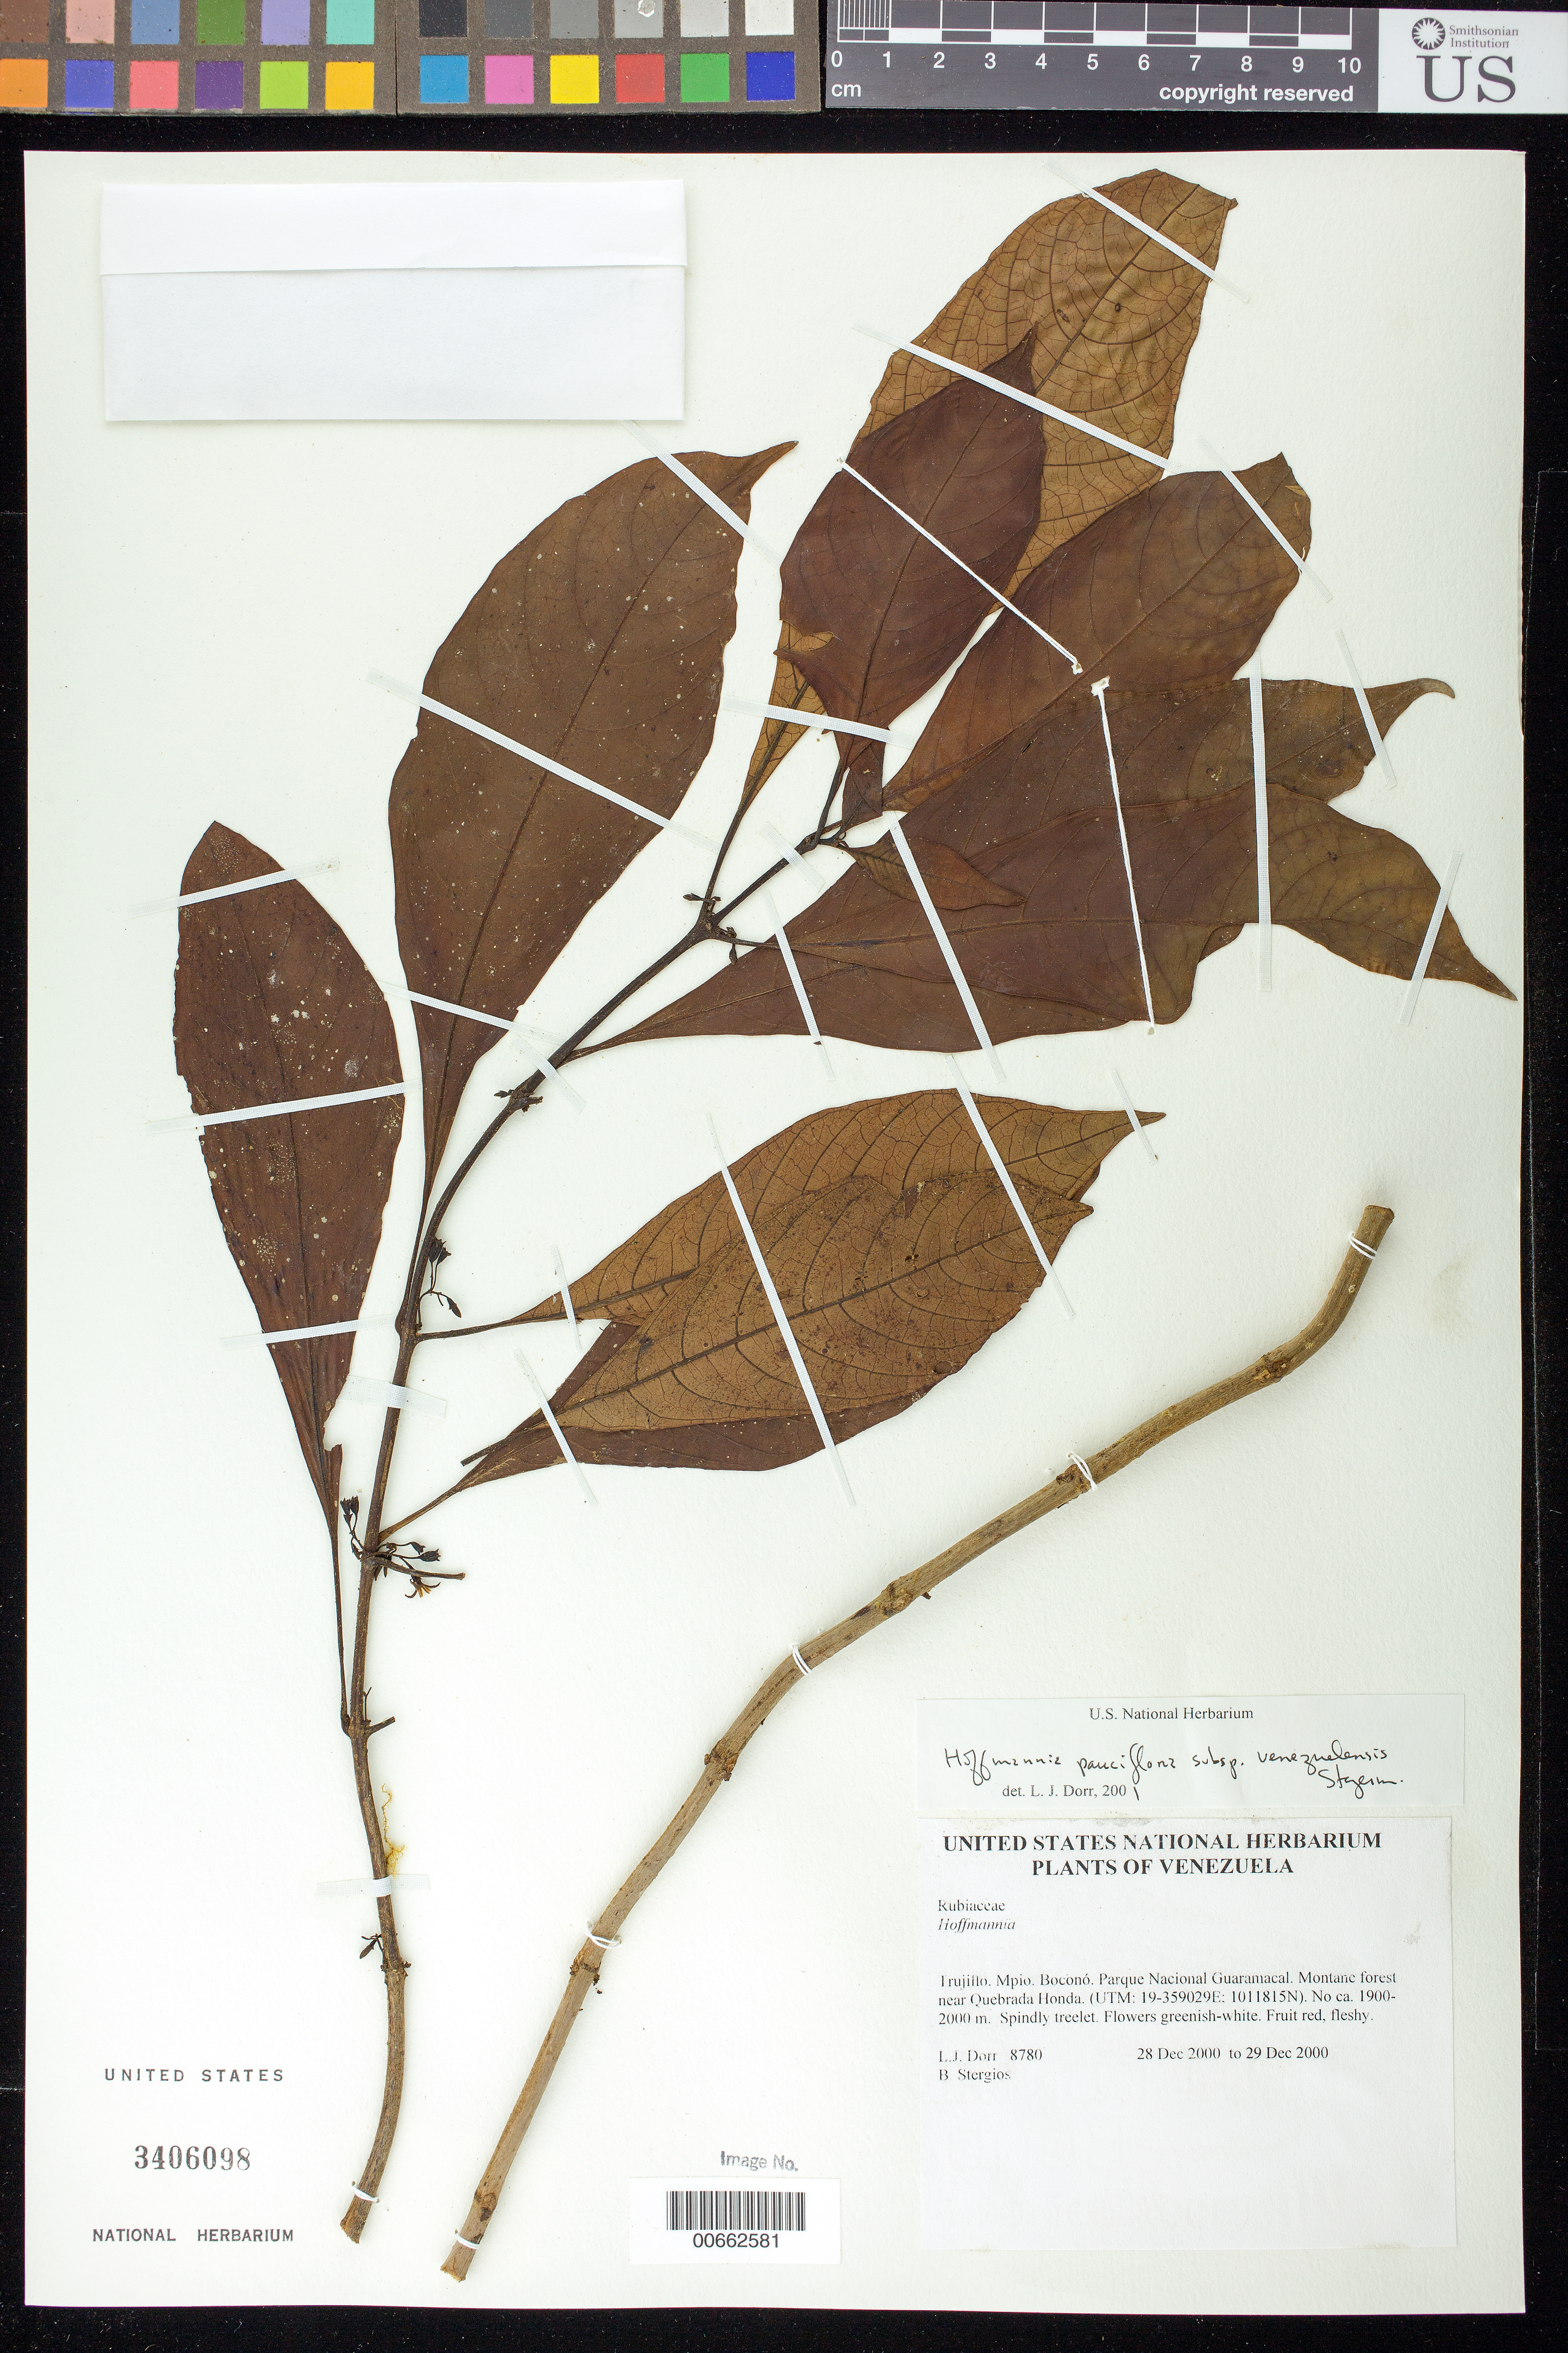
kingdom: Plantae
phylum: Tracheophyta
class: Magnoliopsida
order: Gentianales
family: Rubiaceae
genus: Hoffmannia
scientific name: Hoffmannia pauciflora subsp. venezuelensis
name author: Standl.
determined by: Dorr, L. J., (BOT), Smithsonian Institution - National Museum of Natural History (UNITED STATES)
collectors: L. J. Dorr & B. G. Stergios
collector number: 8780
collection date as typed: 28 Dec 2000 to 29 Dec 2000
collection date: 2000-12-28/2000-12-29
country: Venezuela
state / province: Trujillo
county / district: Boconó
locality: Parque Nacional Guaramacal near Quebrada Honda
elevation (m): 1900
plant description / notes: MO, PORT, US, VEN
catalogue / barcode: US 3406098